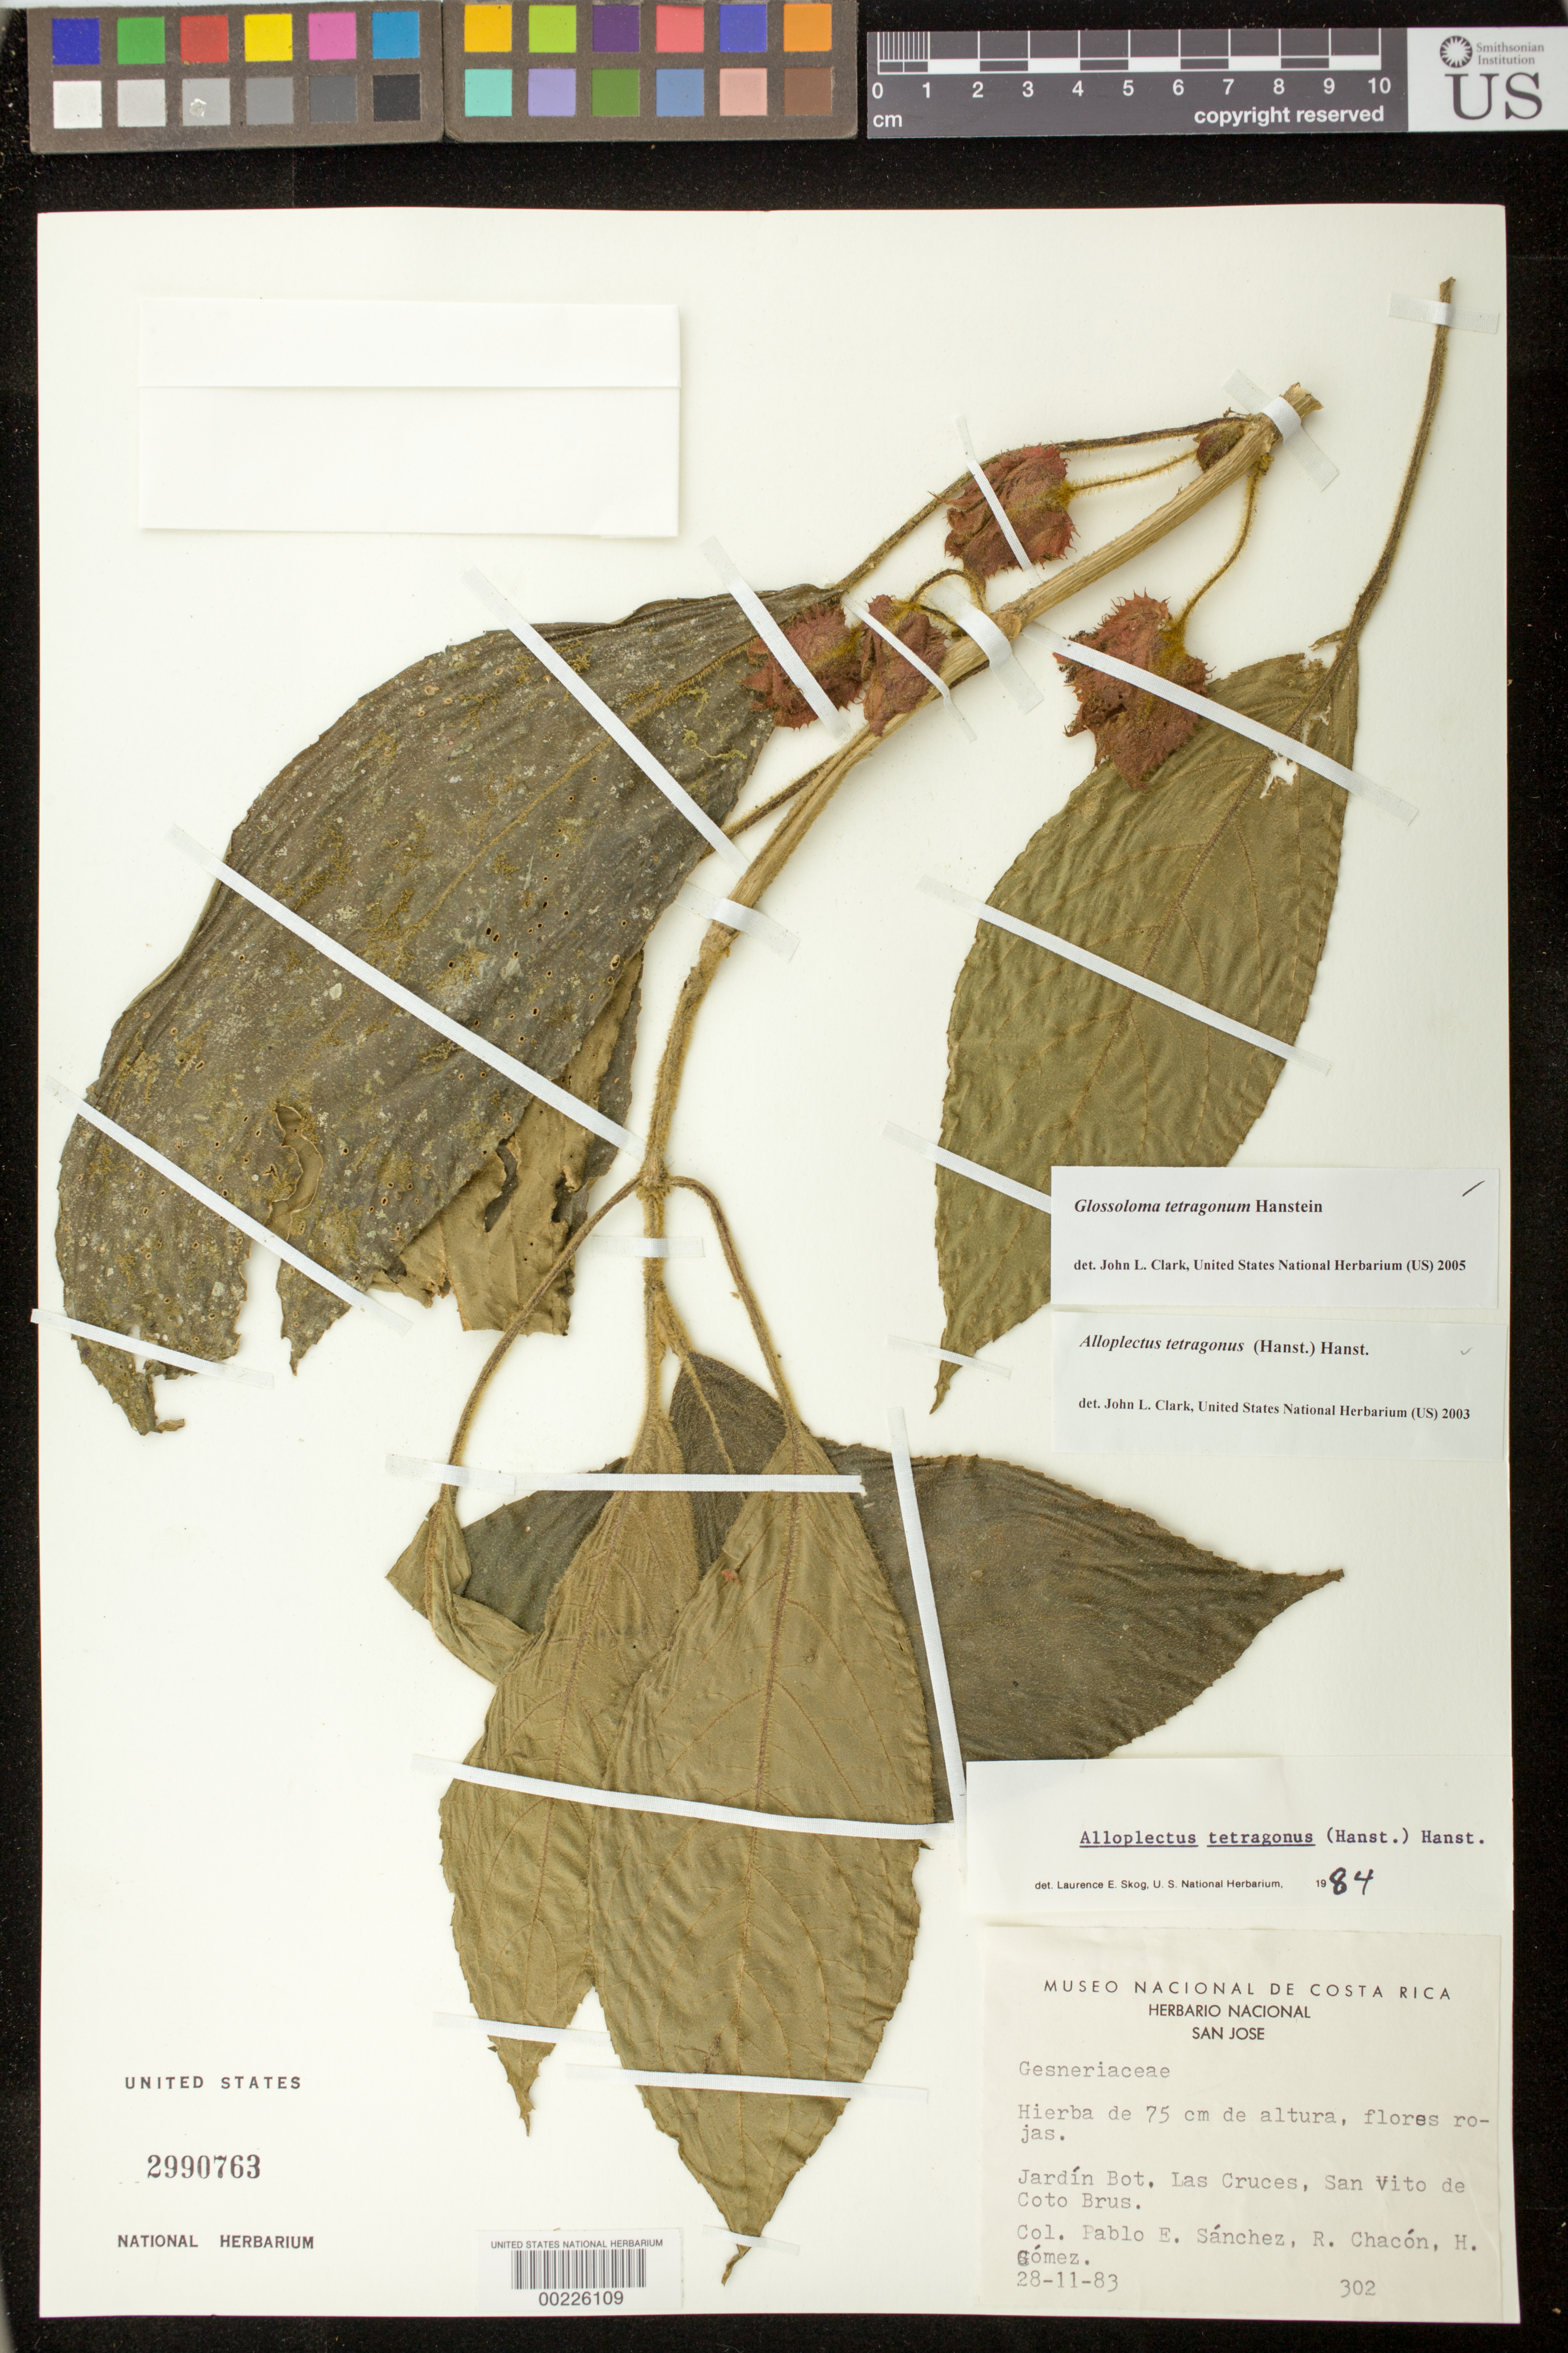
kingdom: Plantae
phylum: Tracheophyta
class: Magnoliopsida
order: Lamiales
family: Gesneriaceae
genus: Glossoloma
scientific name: Glossoloma tetragonum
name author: Hanst.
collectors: P. Sánchez V., R. Chacón & H. Gomez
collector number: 302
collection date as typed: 28 Nov 1983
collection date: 1983-11-28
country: Costa Rica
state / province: San José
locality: Botanical Garden, Las Cruces, San Vito de Coto brus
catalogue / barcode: US 2990763